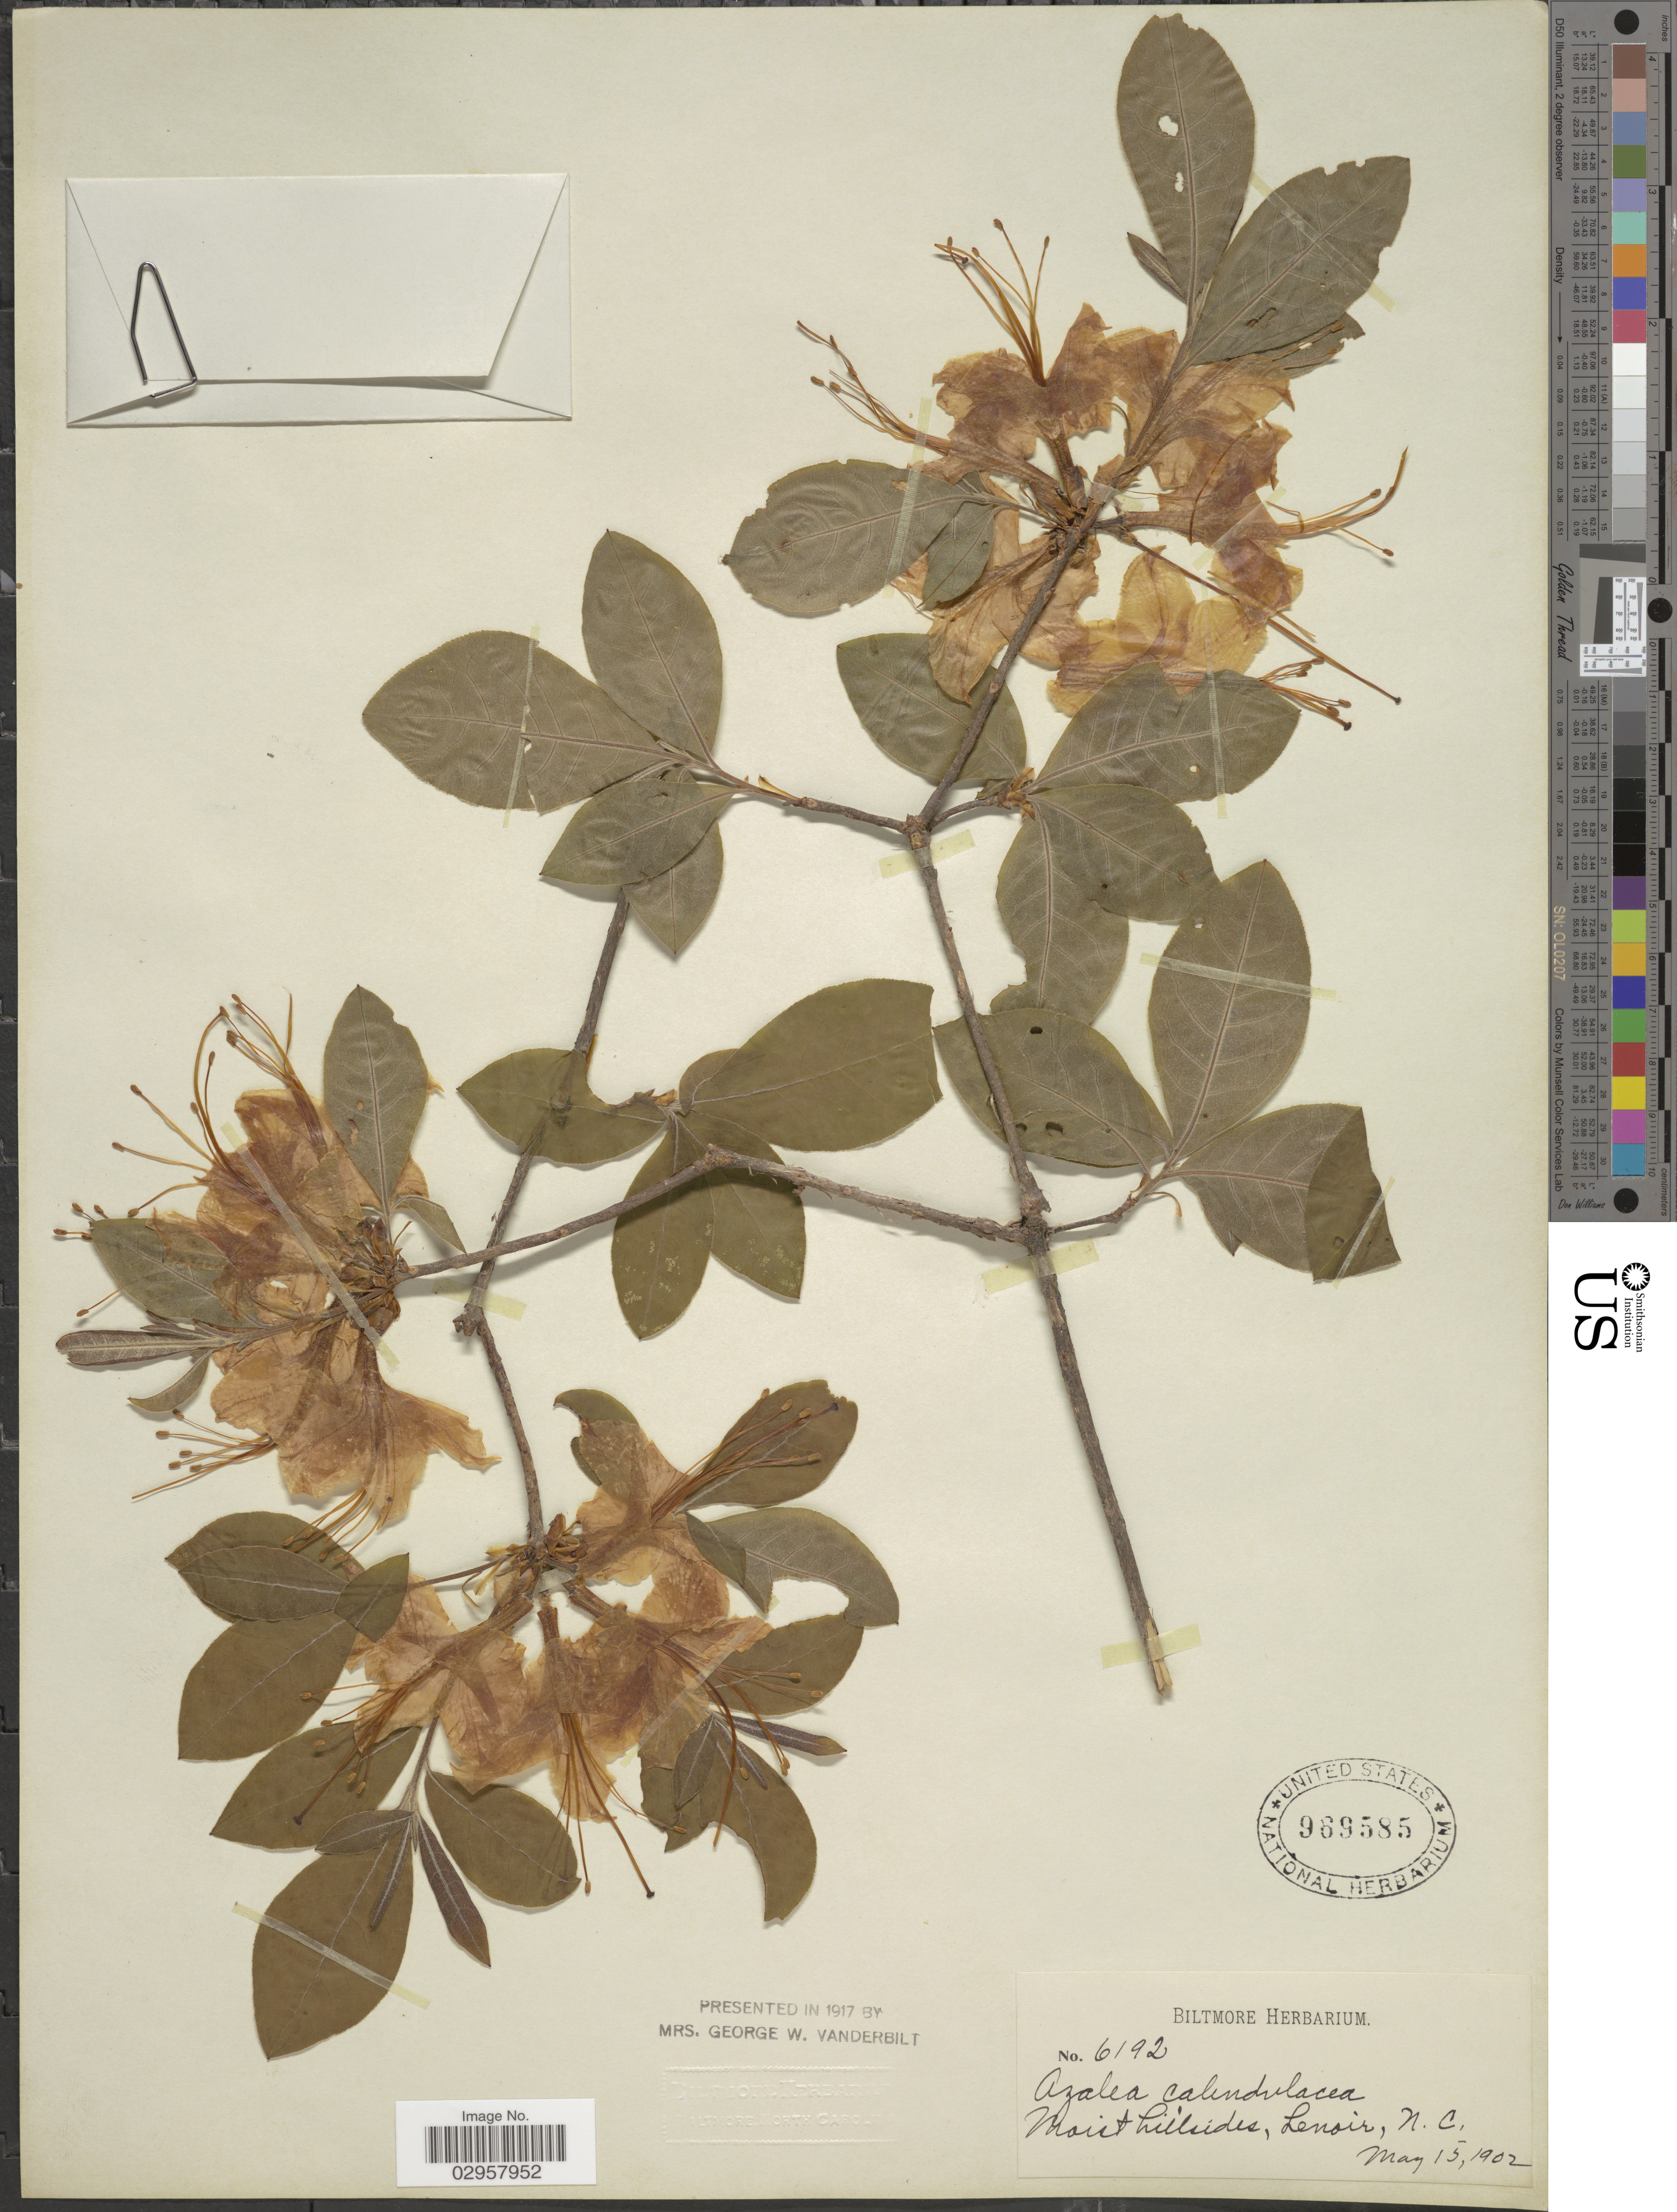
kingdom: Plantae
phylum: Tracheophyta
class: Magnoliopsida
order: Ericales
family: Ericaceae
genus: Rhododendron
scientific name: Rhododendron calendulaceum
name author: (Michx.) Torr.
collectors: ex herb. Biltmore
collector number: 6192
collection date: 1902-05-15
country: United States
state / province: North Carolina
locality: Moist hillsides, Lenoir.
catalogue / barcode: US 969585